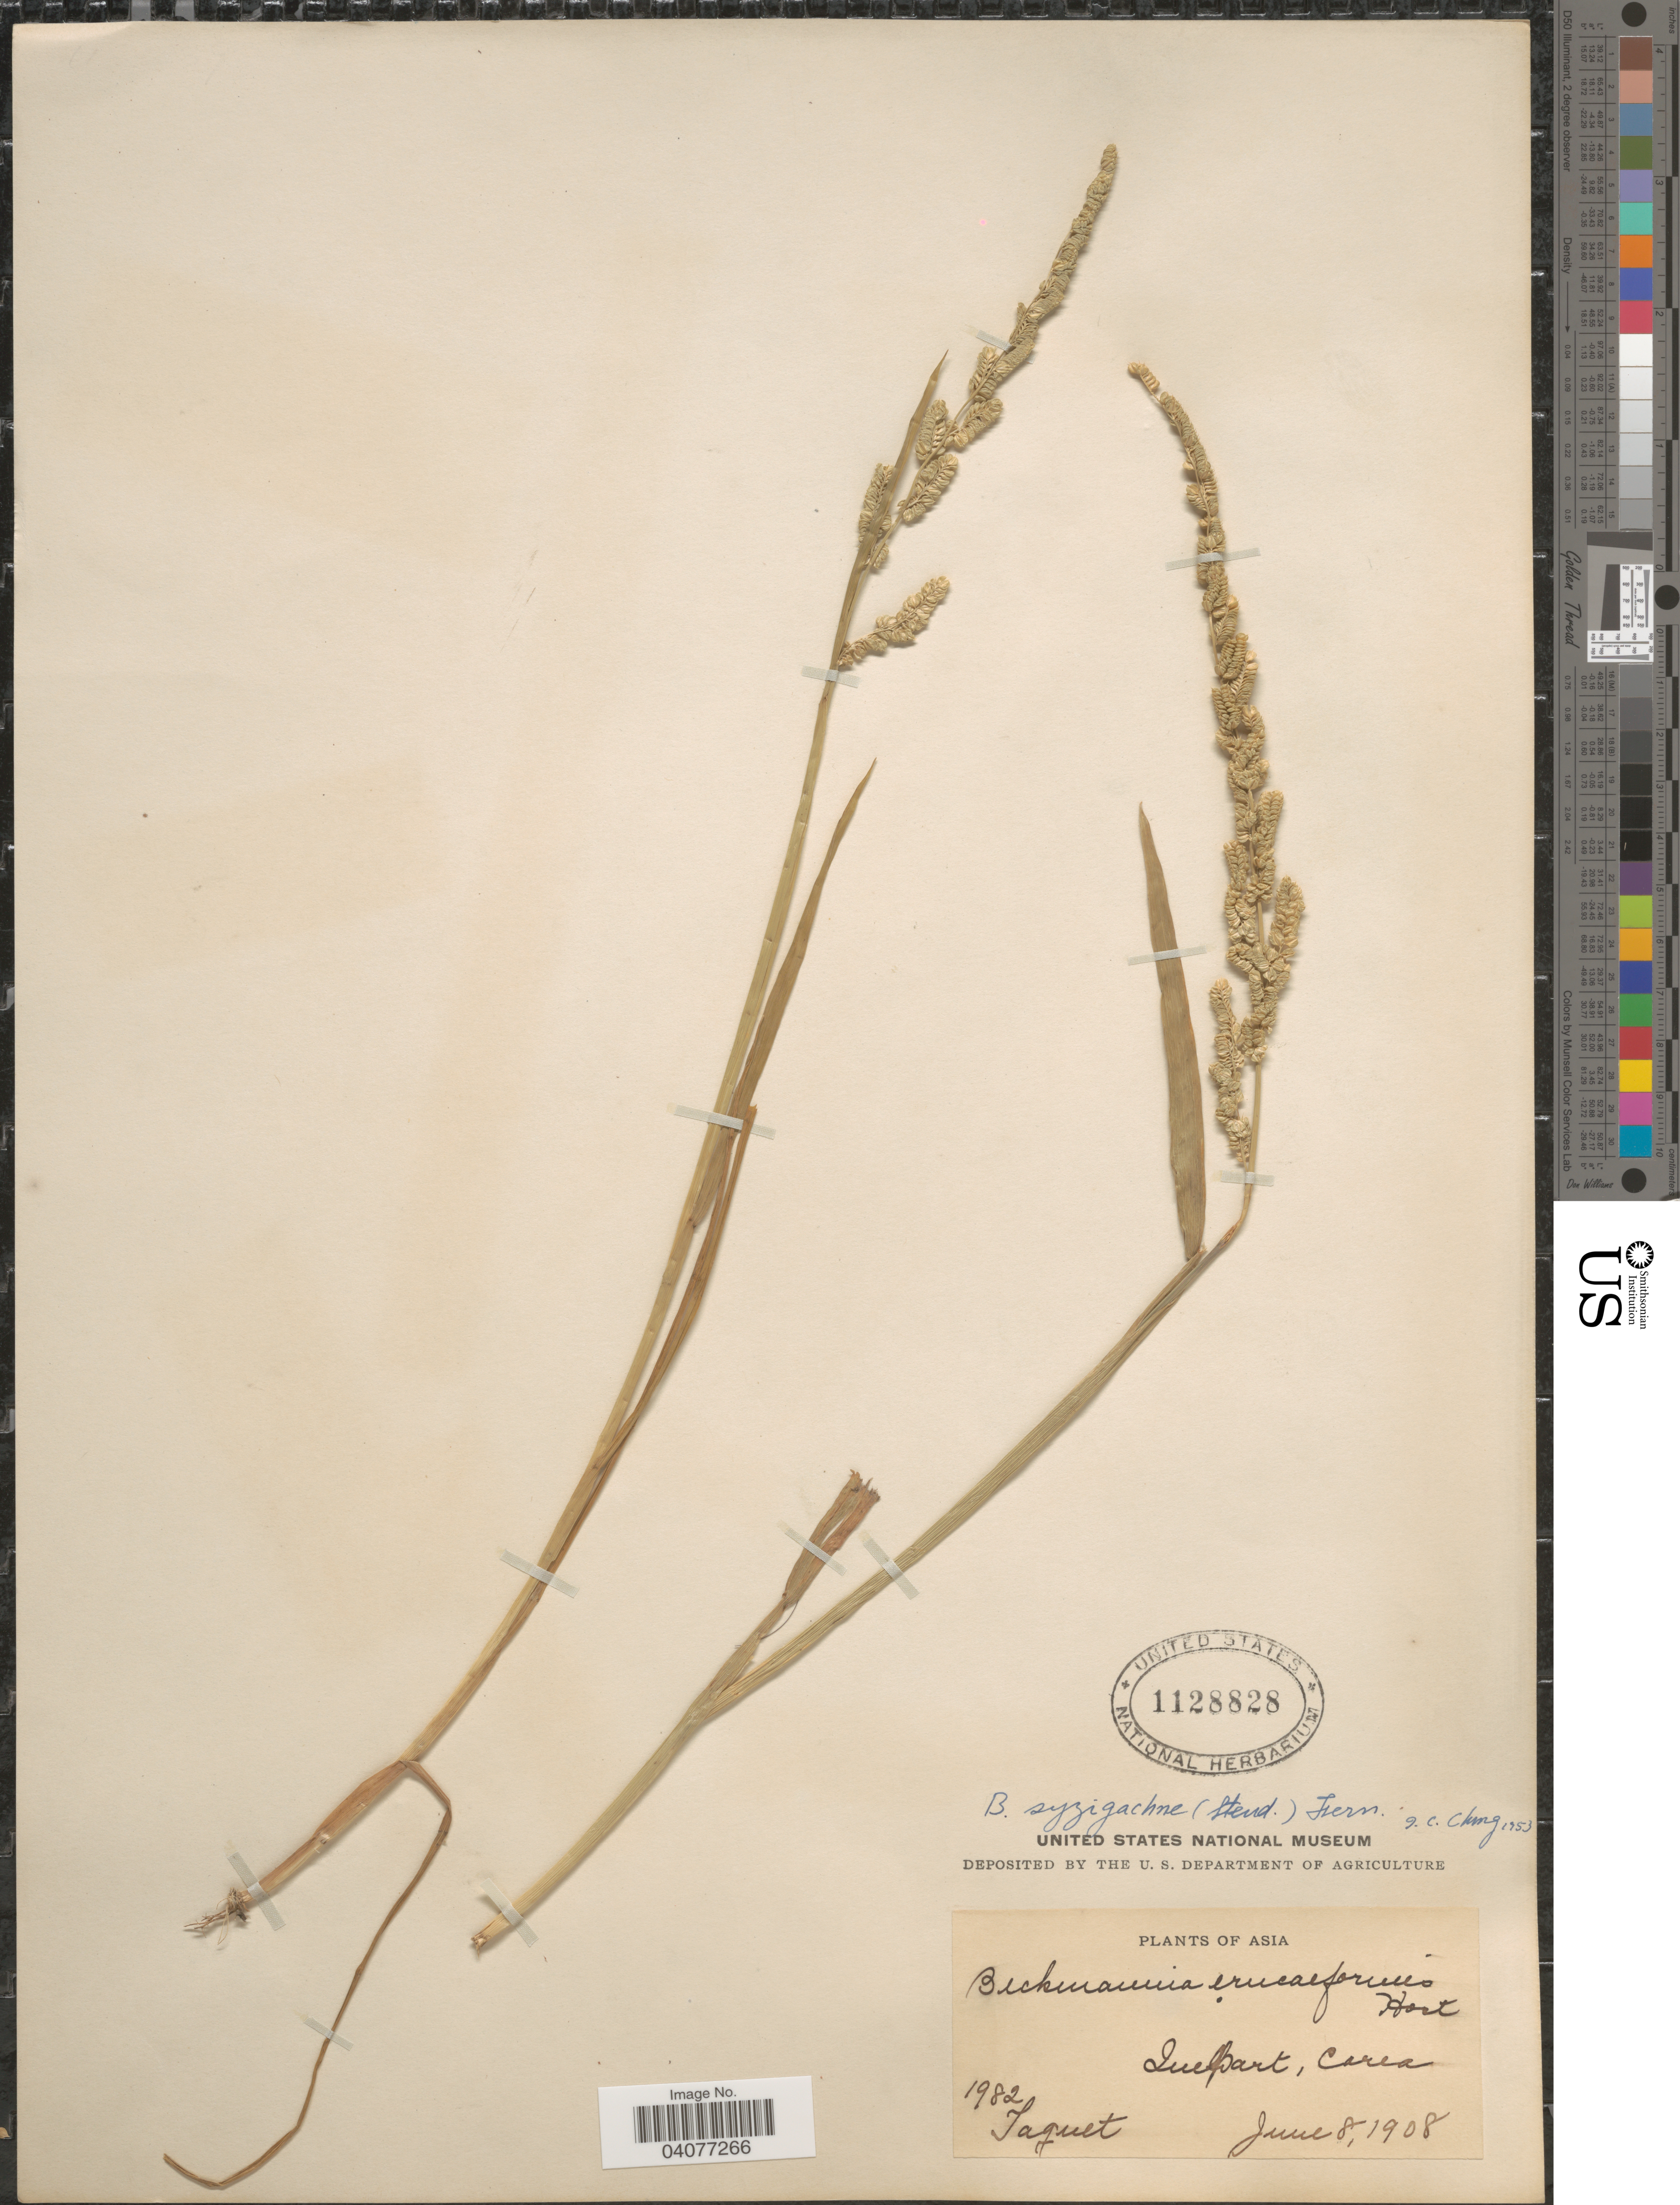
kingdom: Plantae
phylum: Tracheophyta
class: Liliopsida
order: Poales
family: Poaceae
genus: Beckmannia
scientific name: Beckmannia syzigachne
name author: (Steud.) Fernald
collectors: -. Jaquet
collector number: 1982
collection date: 1908-06-08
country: South Korea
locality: Asia. Quelpart, Carea.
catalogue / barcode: US 1128828